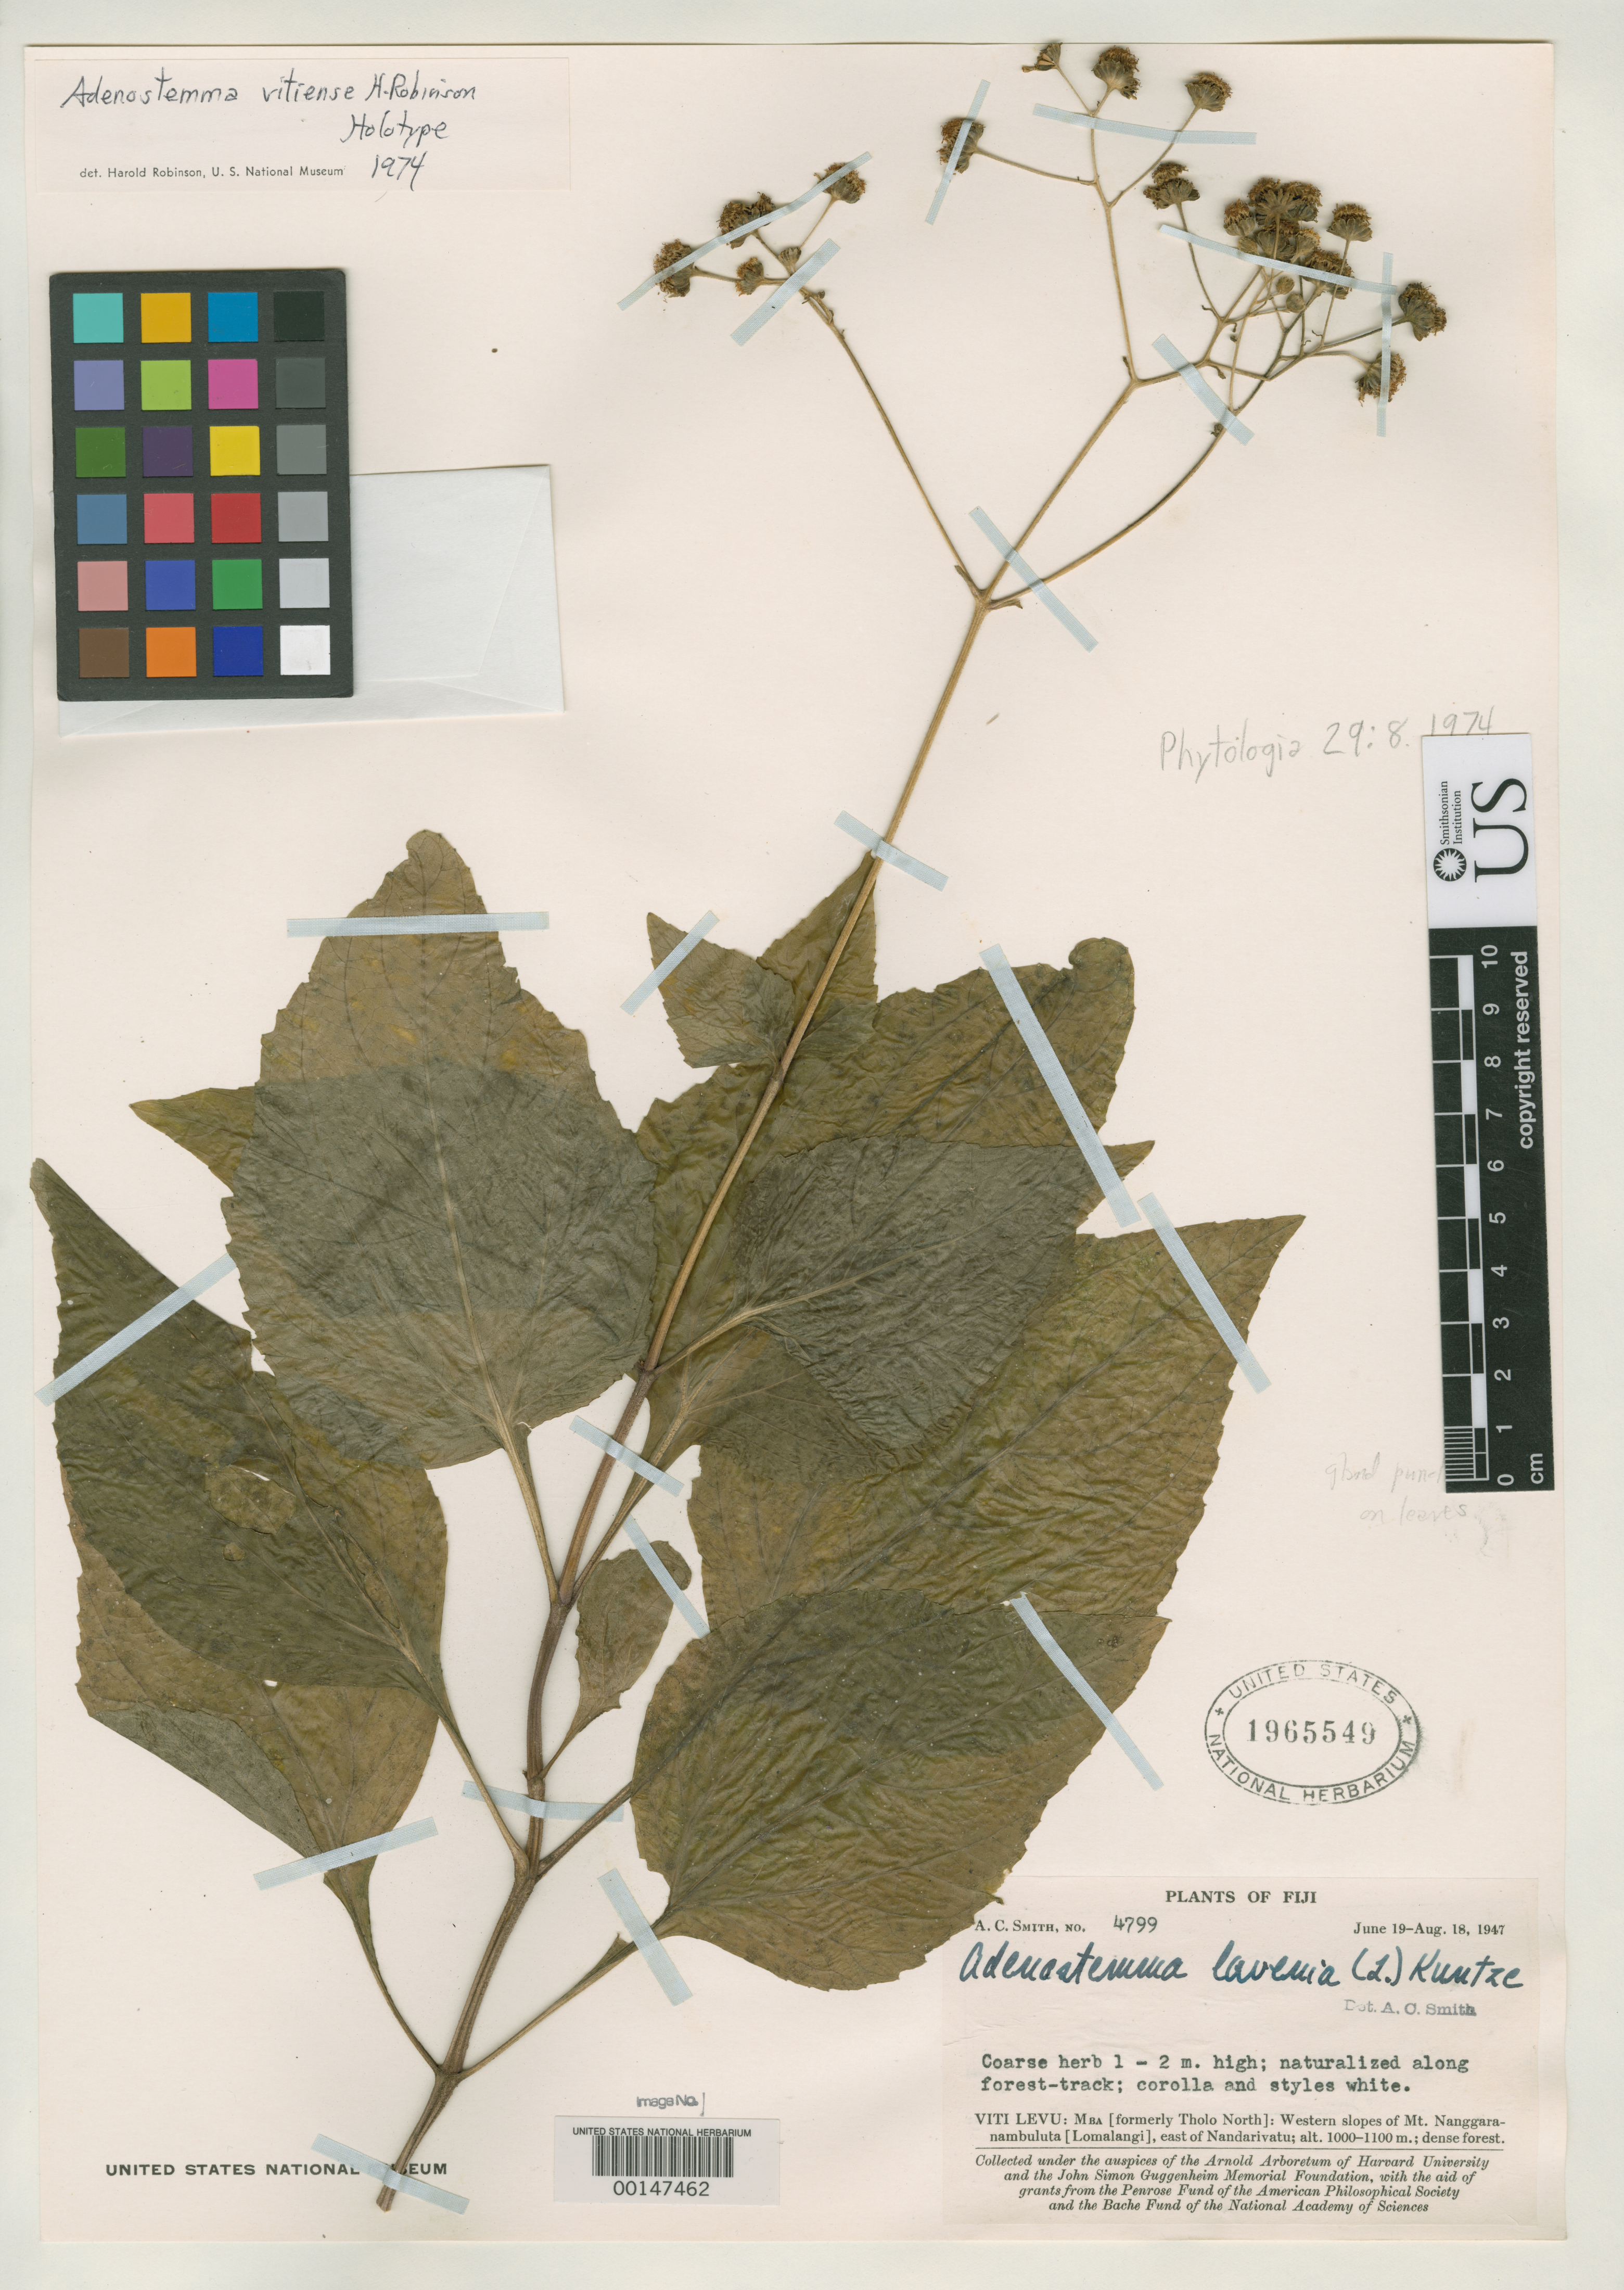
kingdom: Plantae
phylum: Tracheophyta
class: Magnoliopsida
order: Asterales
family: Asteraceae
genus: Adenostemma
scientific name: Adenostemma vitiense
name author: H. Rob.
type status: Holotype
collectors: A. C. Smith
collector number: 4799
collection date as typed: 19 Jun 1947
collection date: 1947-06-19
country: Fiji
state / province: Mba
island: Viti Levu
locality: Mt. Nanggaramanbuluta (Lomalangi), E of Nandarivatu. [Viti Levu Group]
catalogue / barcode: US 1965549